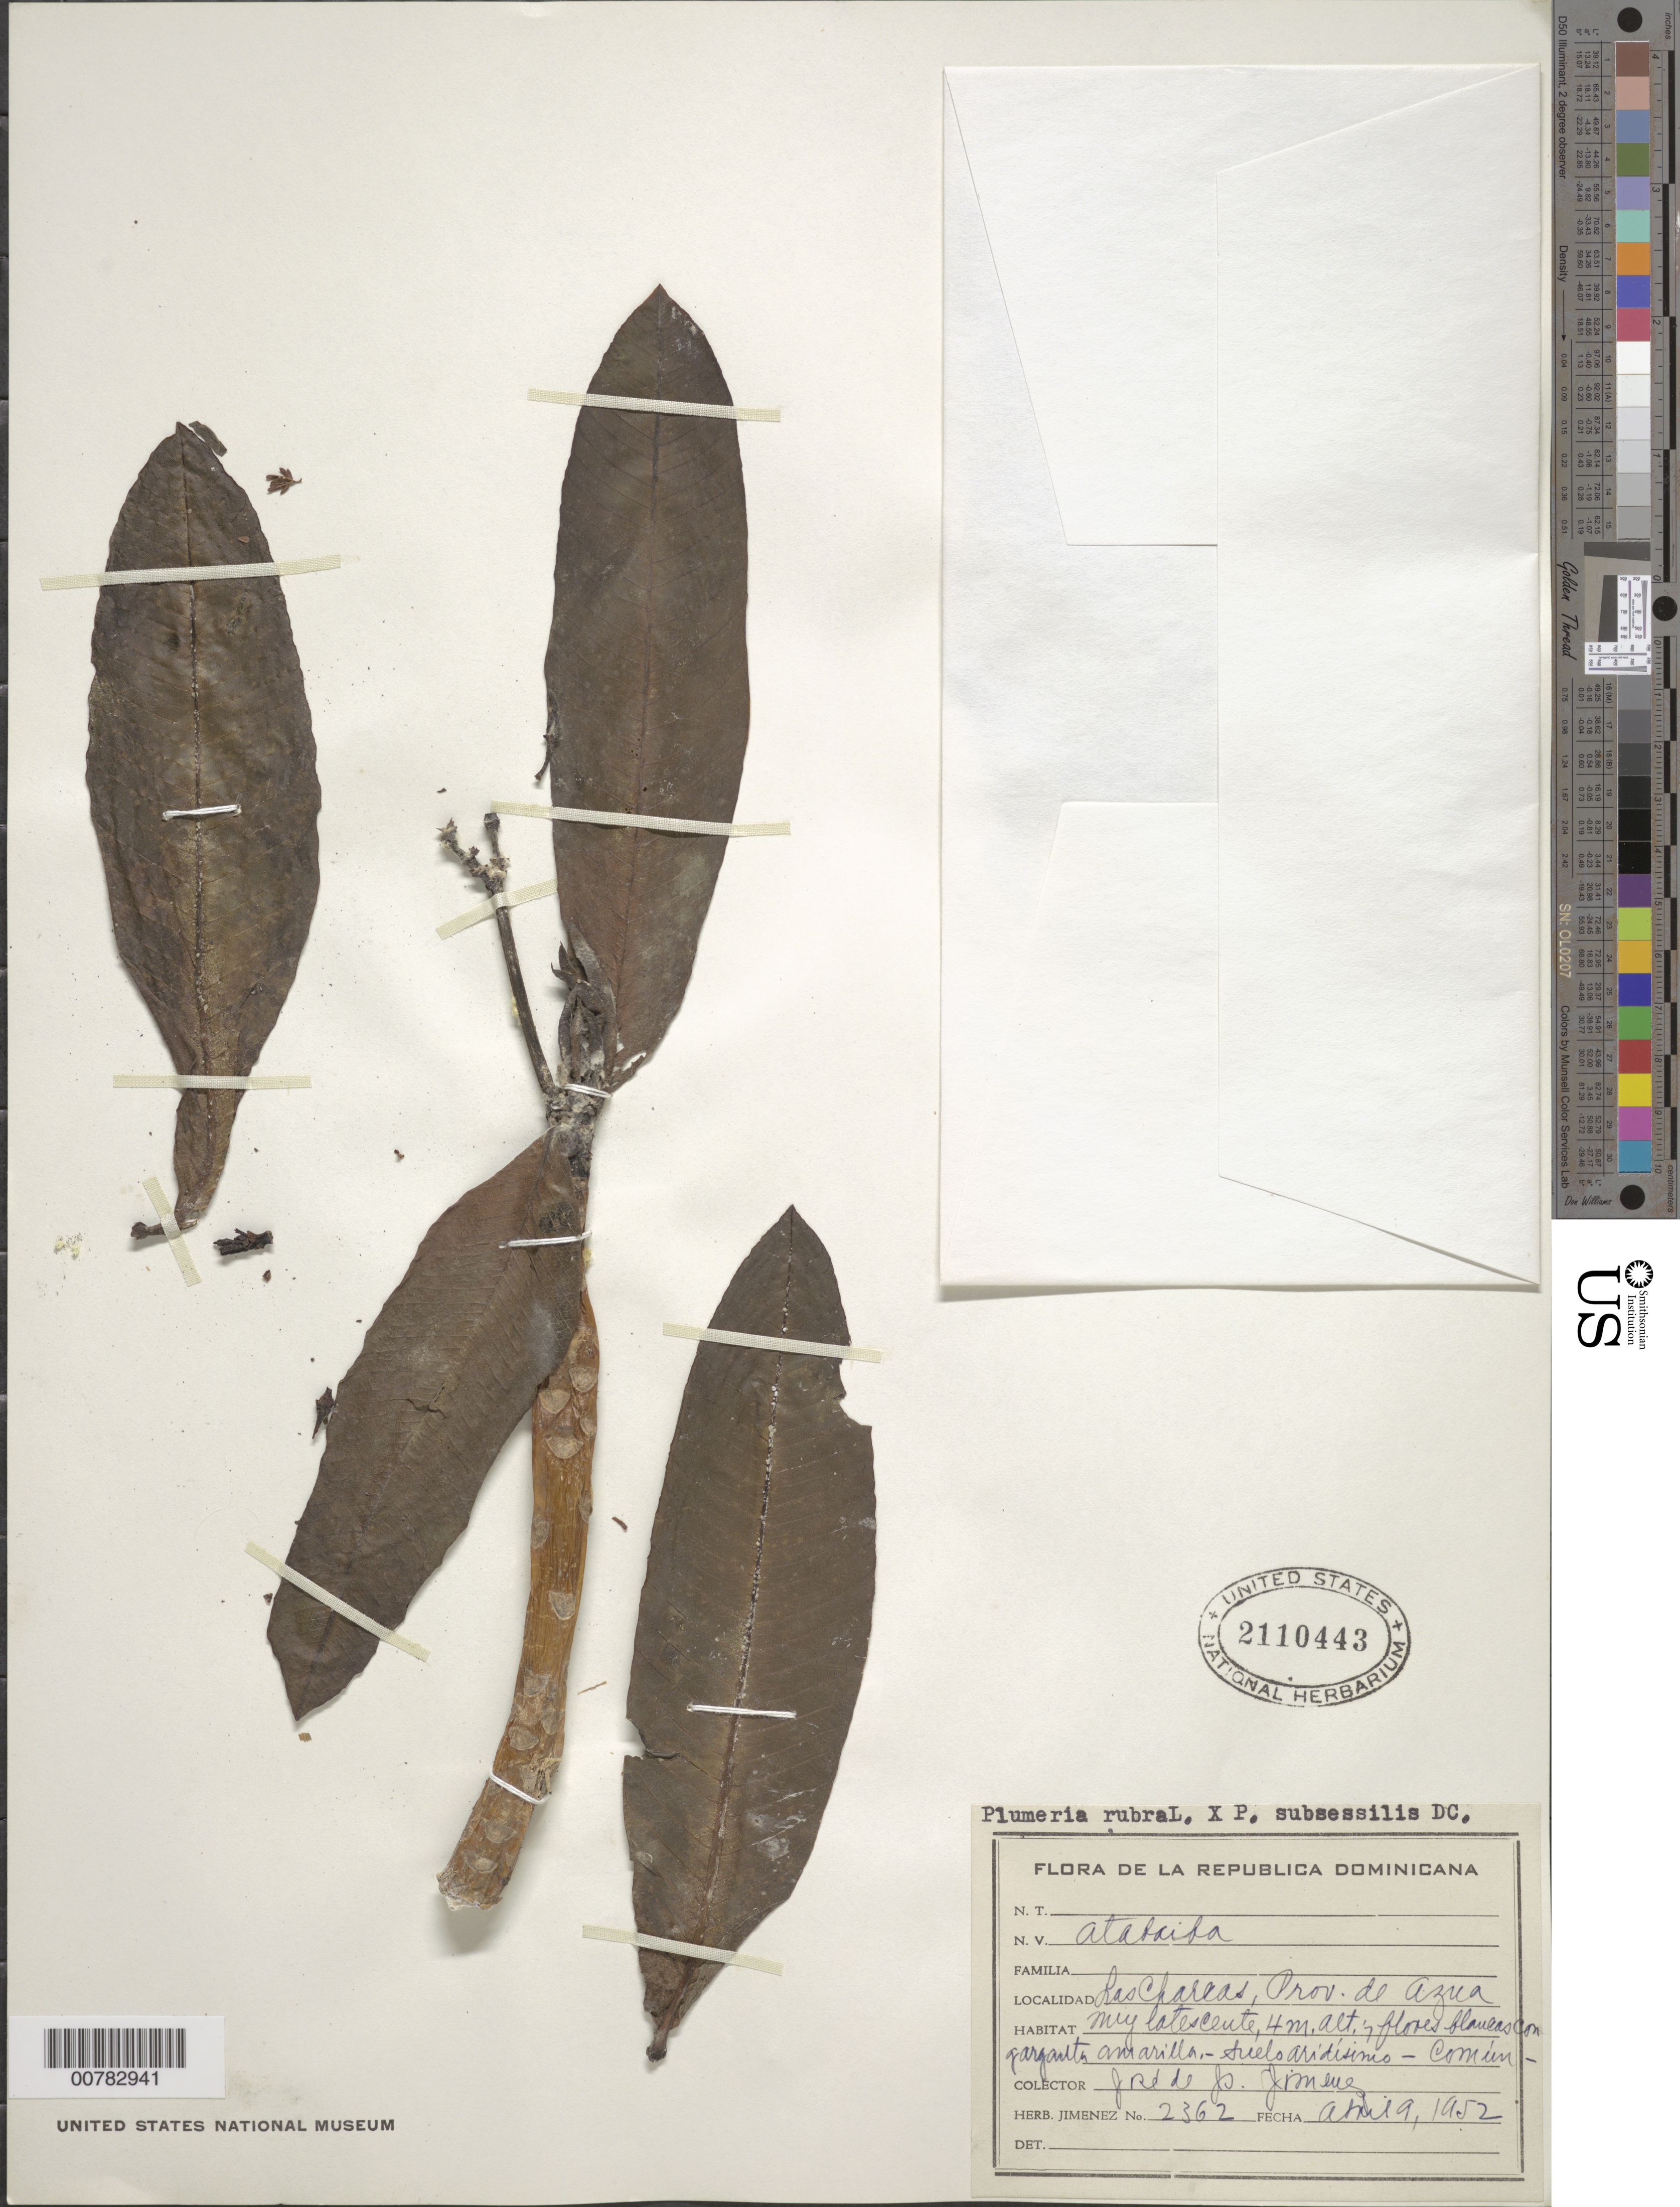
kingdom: Plantae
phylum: Tracheophyta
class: Magnoliopsida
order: Gentianales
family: Apocynaceae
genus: Plumeria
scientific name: Plumeria rubra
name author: L.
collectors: J. J. Jiménez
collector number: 2362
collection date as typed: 09 Apr 1952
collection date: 1952-04-09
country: Dominican Republic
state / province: Azua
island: Hispaniola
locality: Las Charcas.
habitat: Very arid soil.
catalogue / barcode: US 2110443